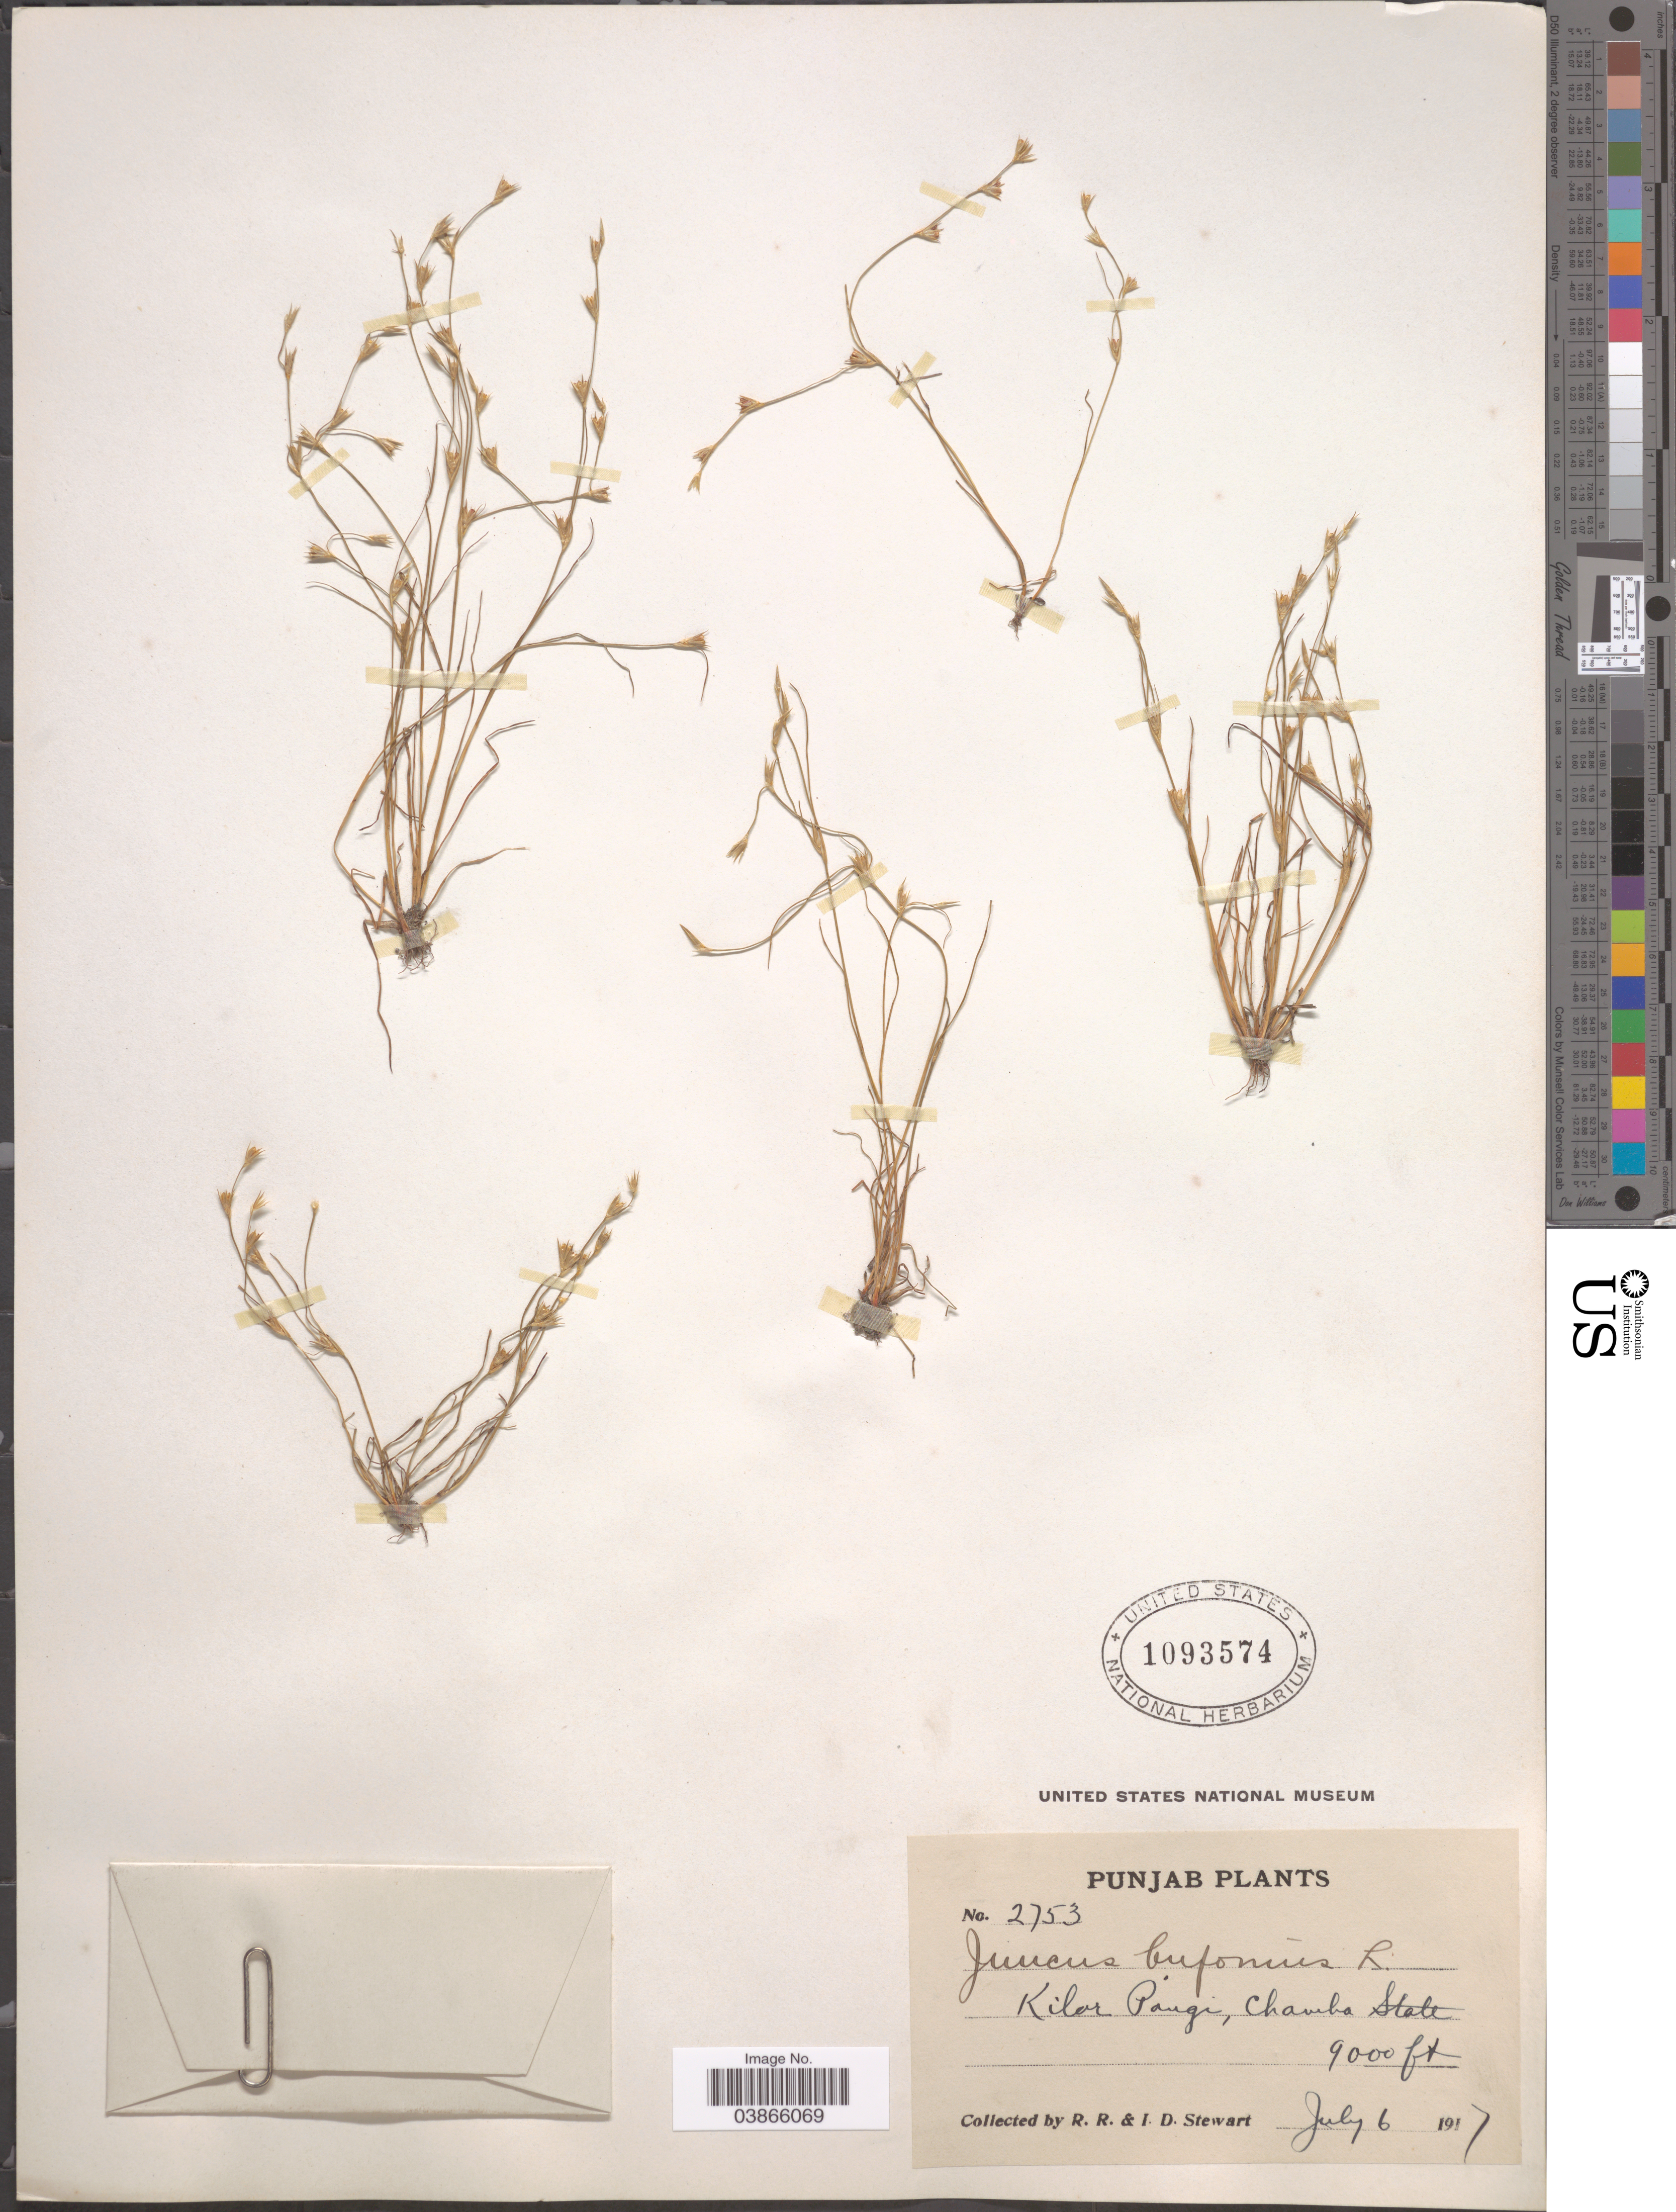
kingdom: Plantae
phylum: Tracheophyta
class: Liliopsida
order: Poales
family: Juncaceae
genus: Juncus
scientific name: Juncus bufonius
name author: L.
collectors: R. Stewart & I. Stewart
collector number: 2753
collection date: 1917-07-06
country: India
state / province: Punjab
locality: Kilor Pangi, Chamba State.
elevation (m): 2743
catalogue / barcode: US 1093574